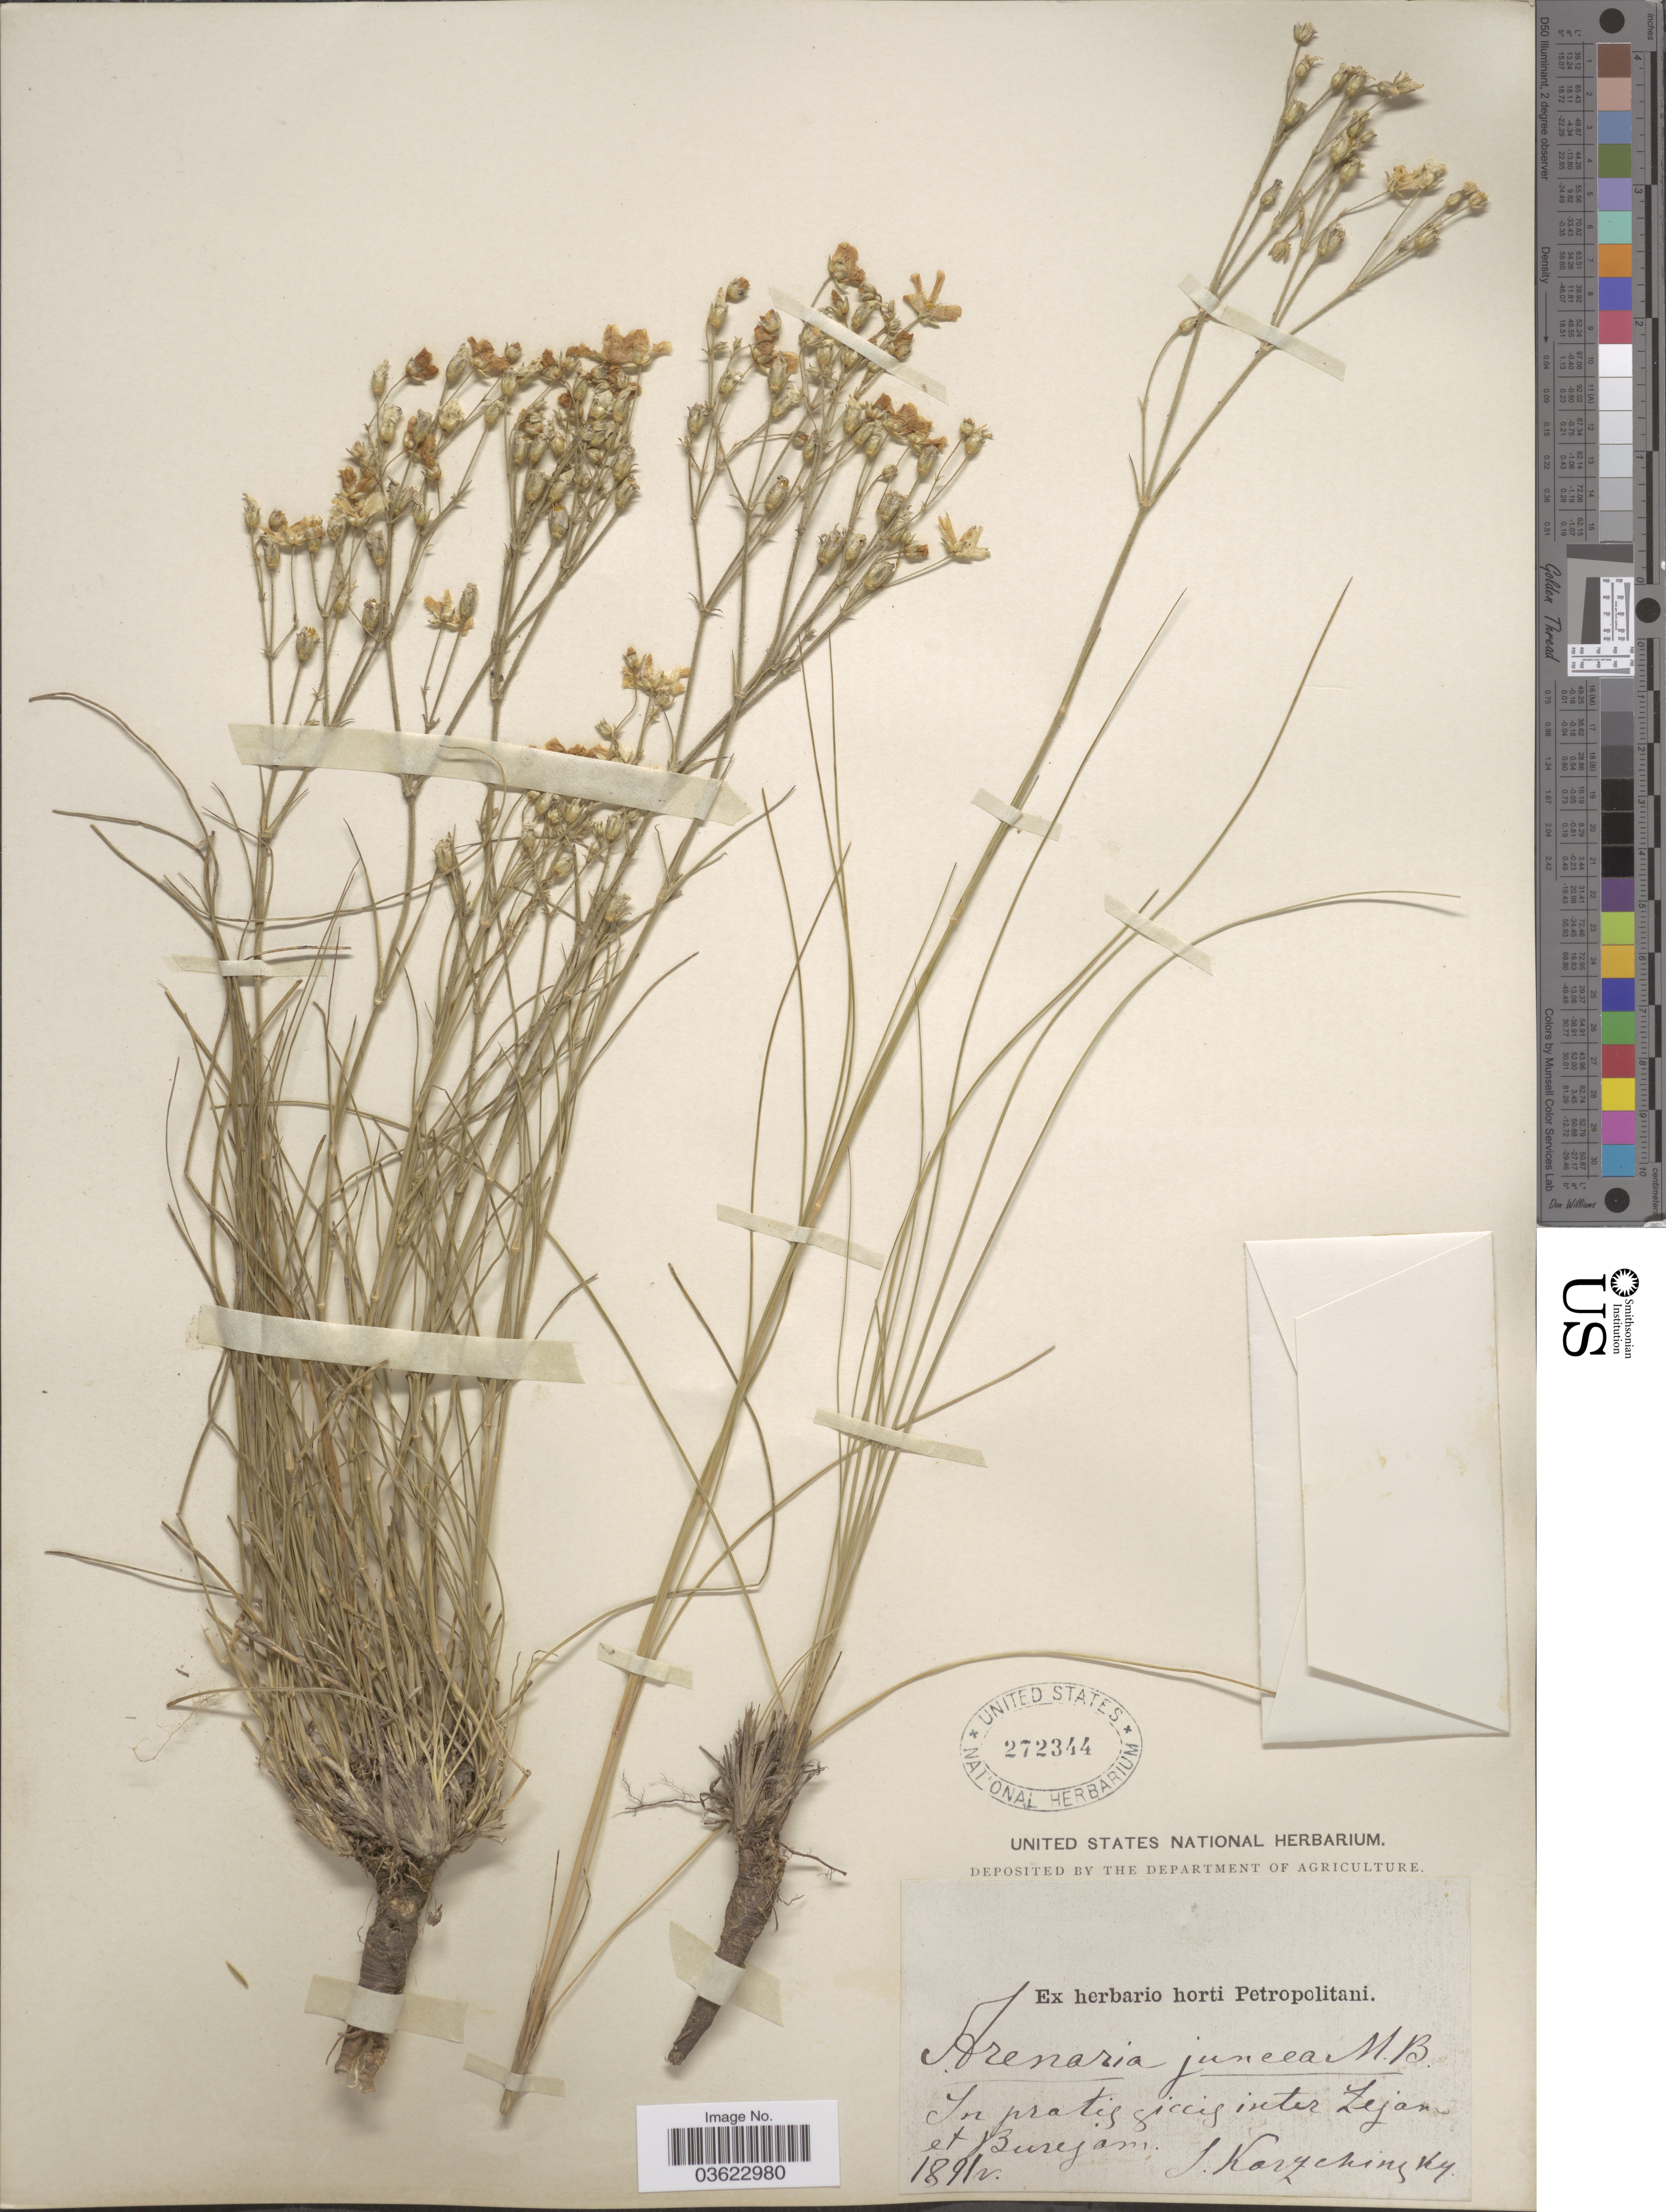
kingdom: Plantae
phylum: Tracheophyta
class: Magnoliopsida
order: Caryophyllales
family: Caryophyllaceae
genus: Eremogone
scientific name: Eremogone juncea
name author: (M. Bieb.) Fenzl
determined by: U.S. National Herbarium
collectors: S. Korzchinsky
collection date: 1891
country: Russian Federation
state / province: Amur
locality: In pratis siccis inter Zejan et Burejam.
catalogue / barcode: US 272344